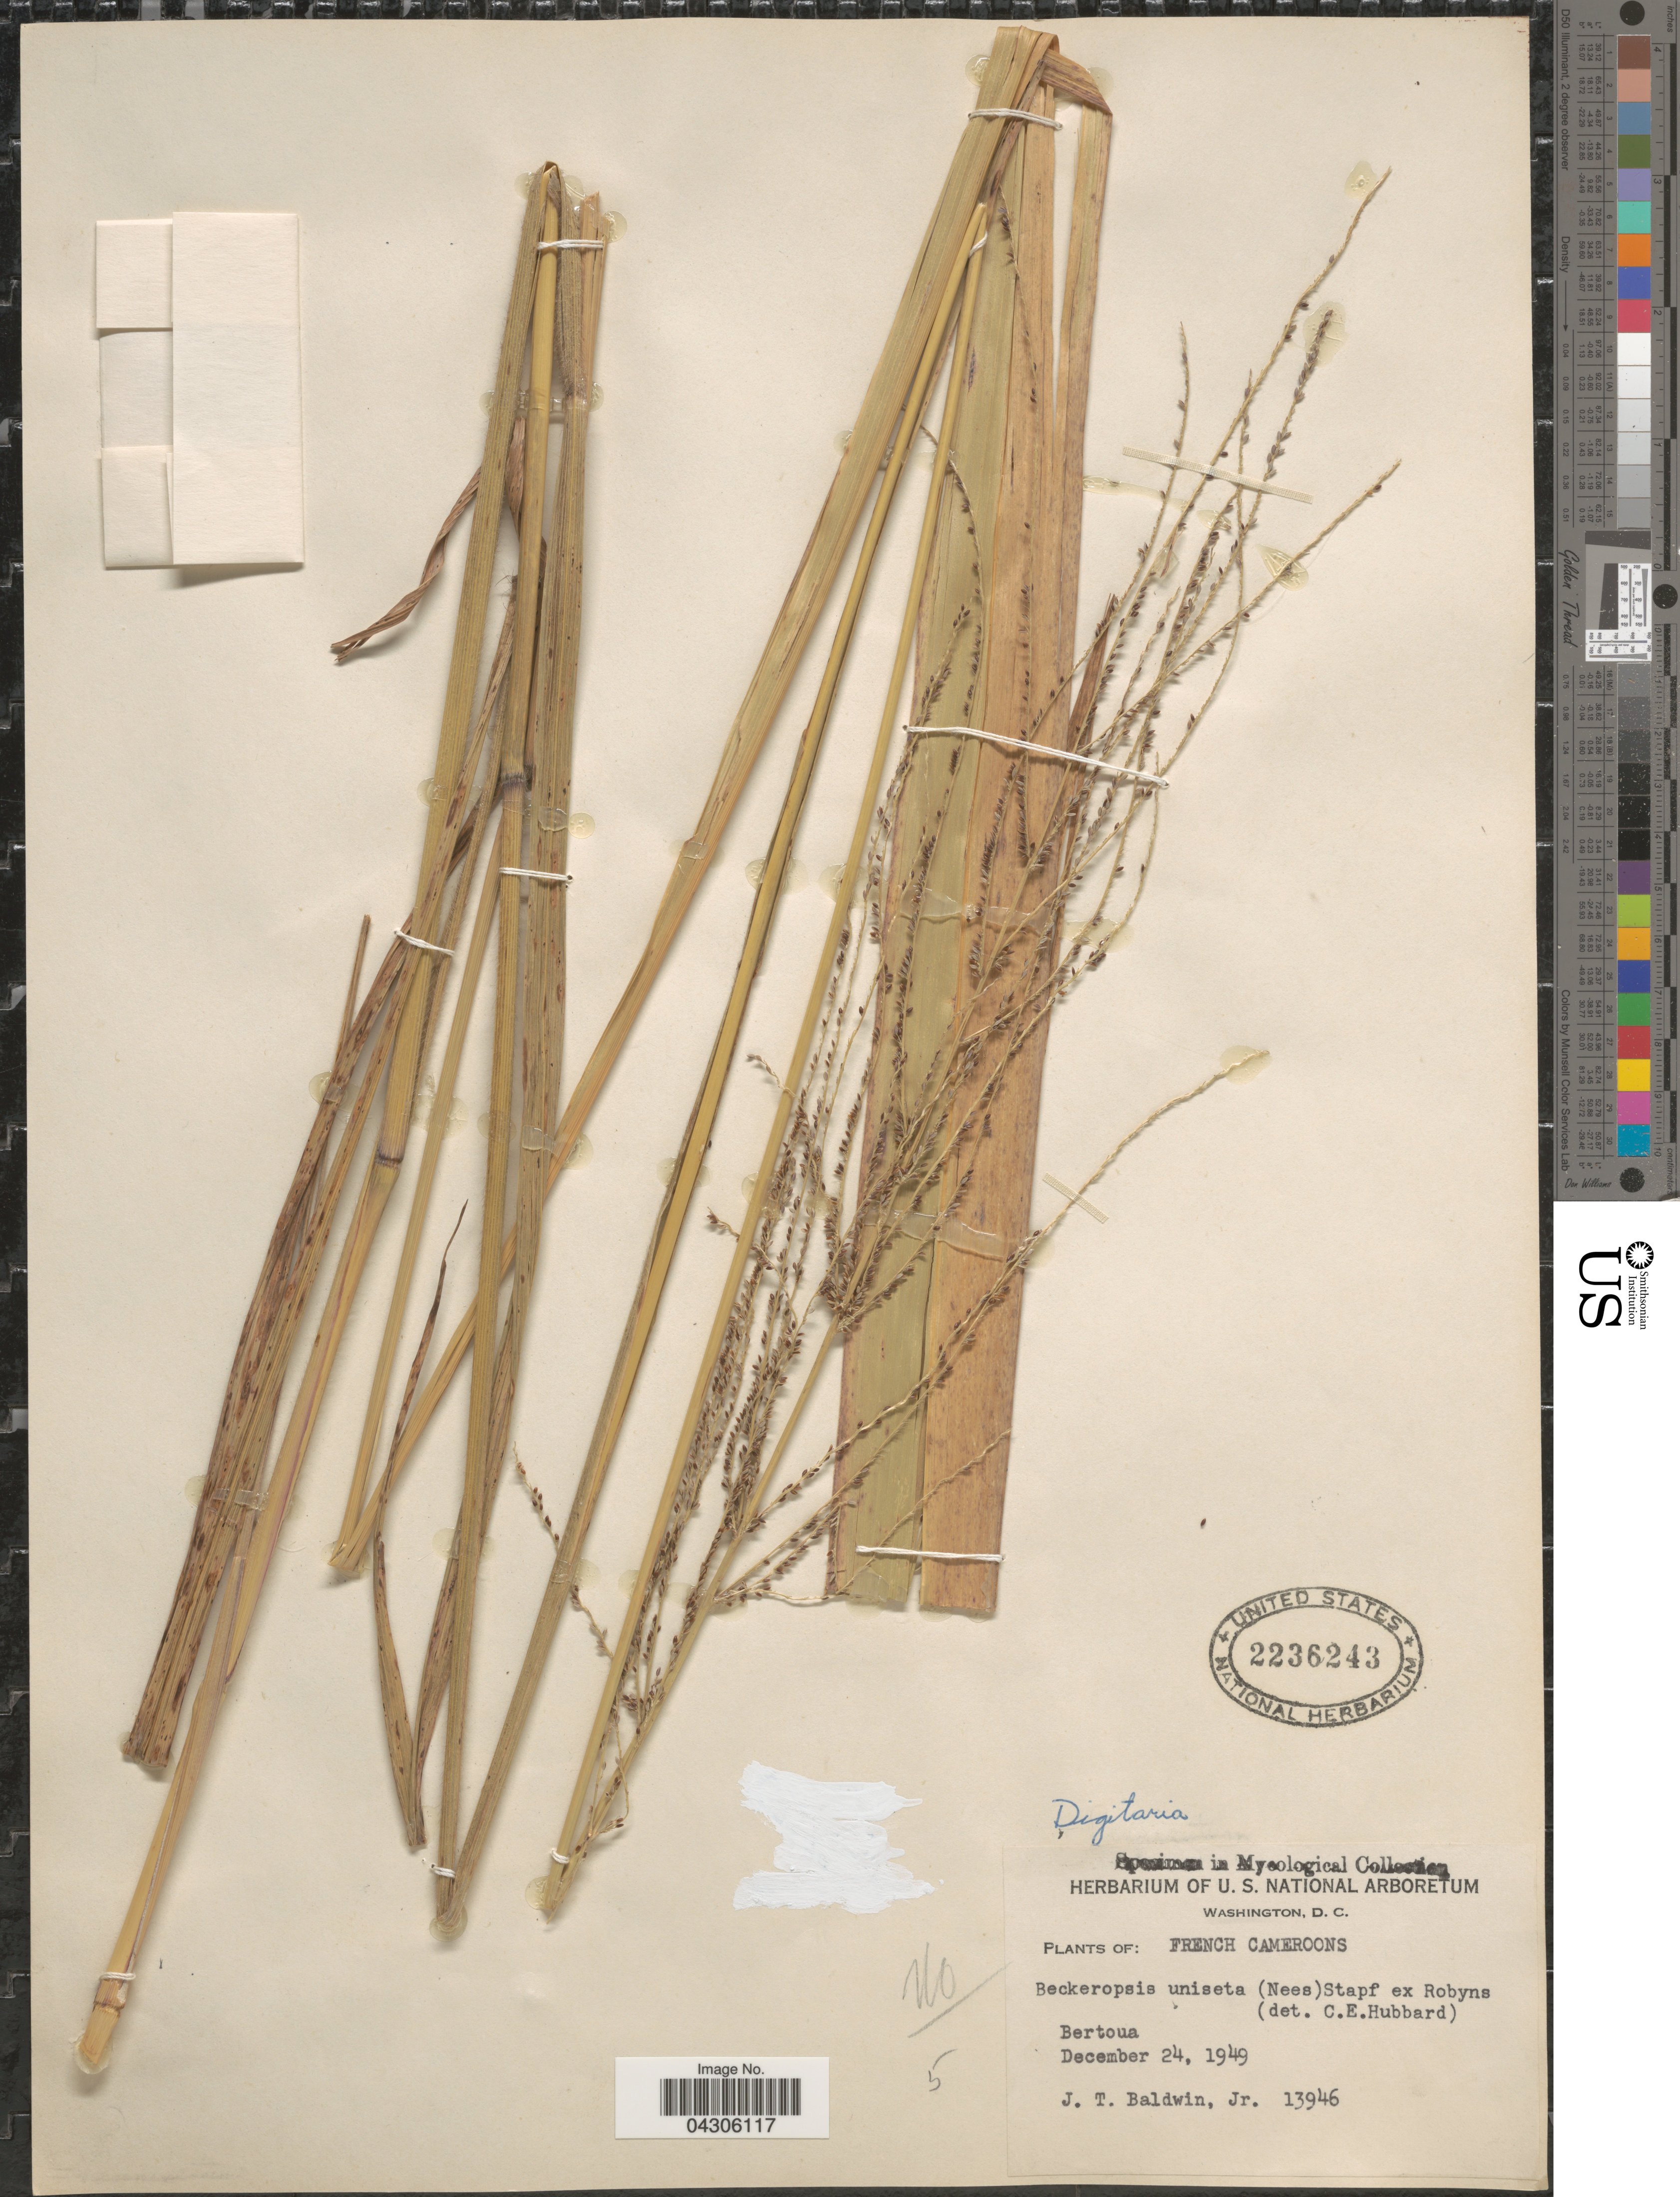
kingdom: Plantae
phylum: Tracheophyta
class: Liliopsida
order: Poales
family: Poaceae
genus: Digitaria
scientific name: Digitaria sp.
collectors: J. T. Baldwin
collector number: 13946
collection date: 1949-12-24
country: Cameroon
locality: French Cameroons. Bertoua.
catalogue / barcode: US 2236243